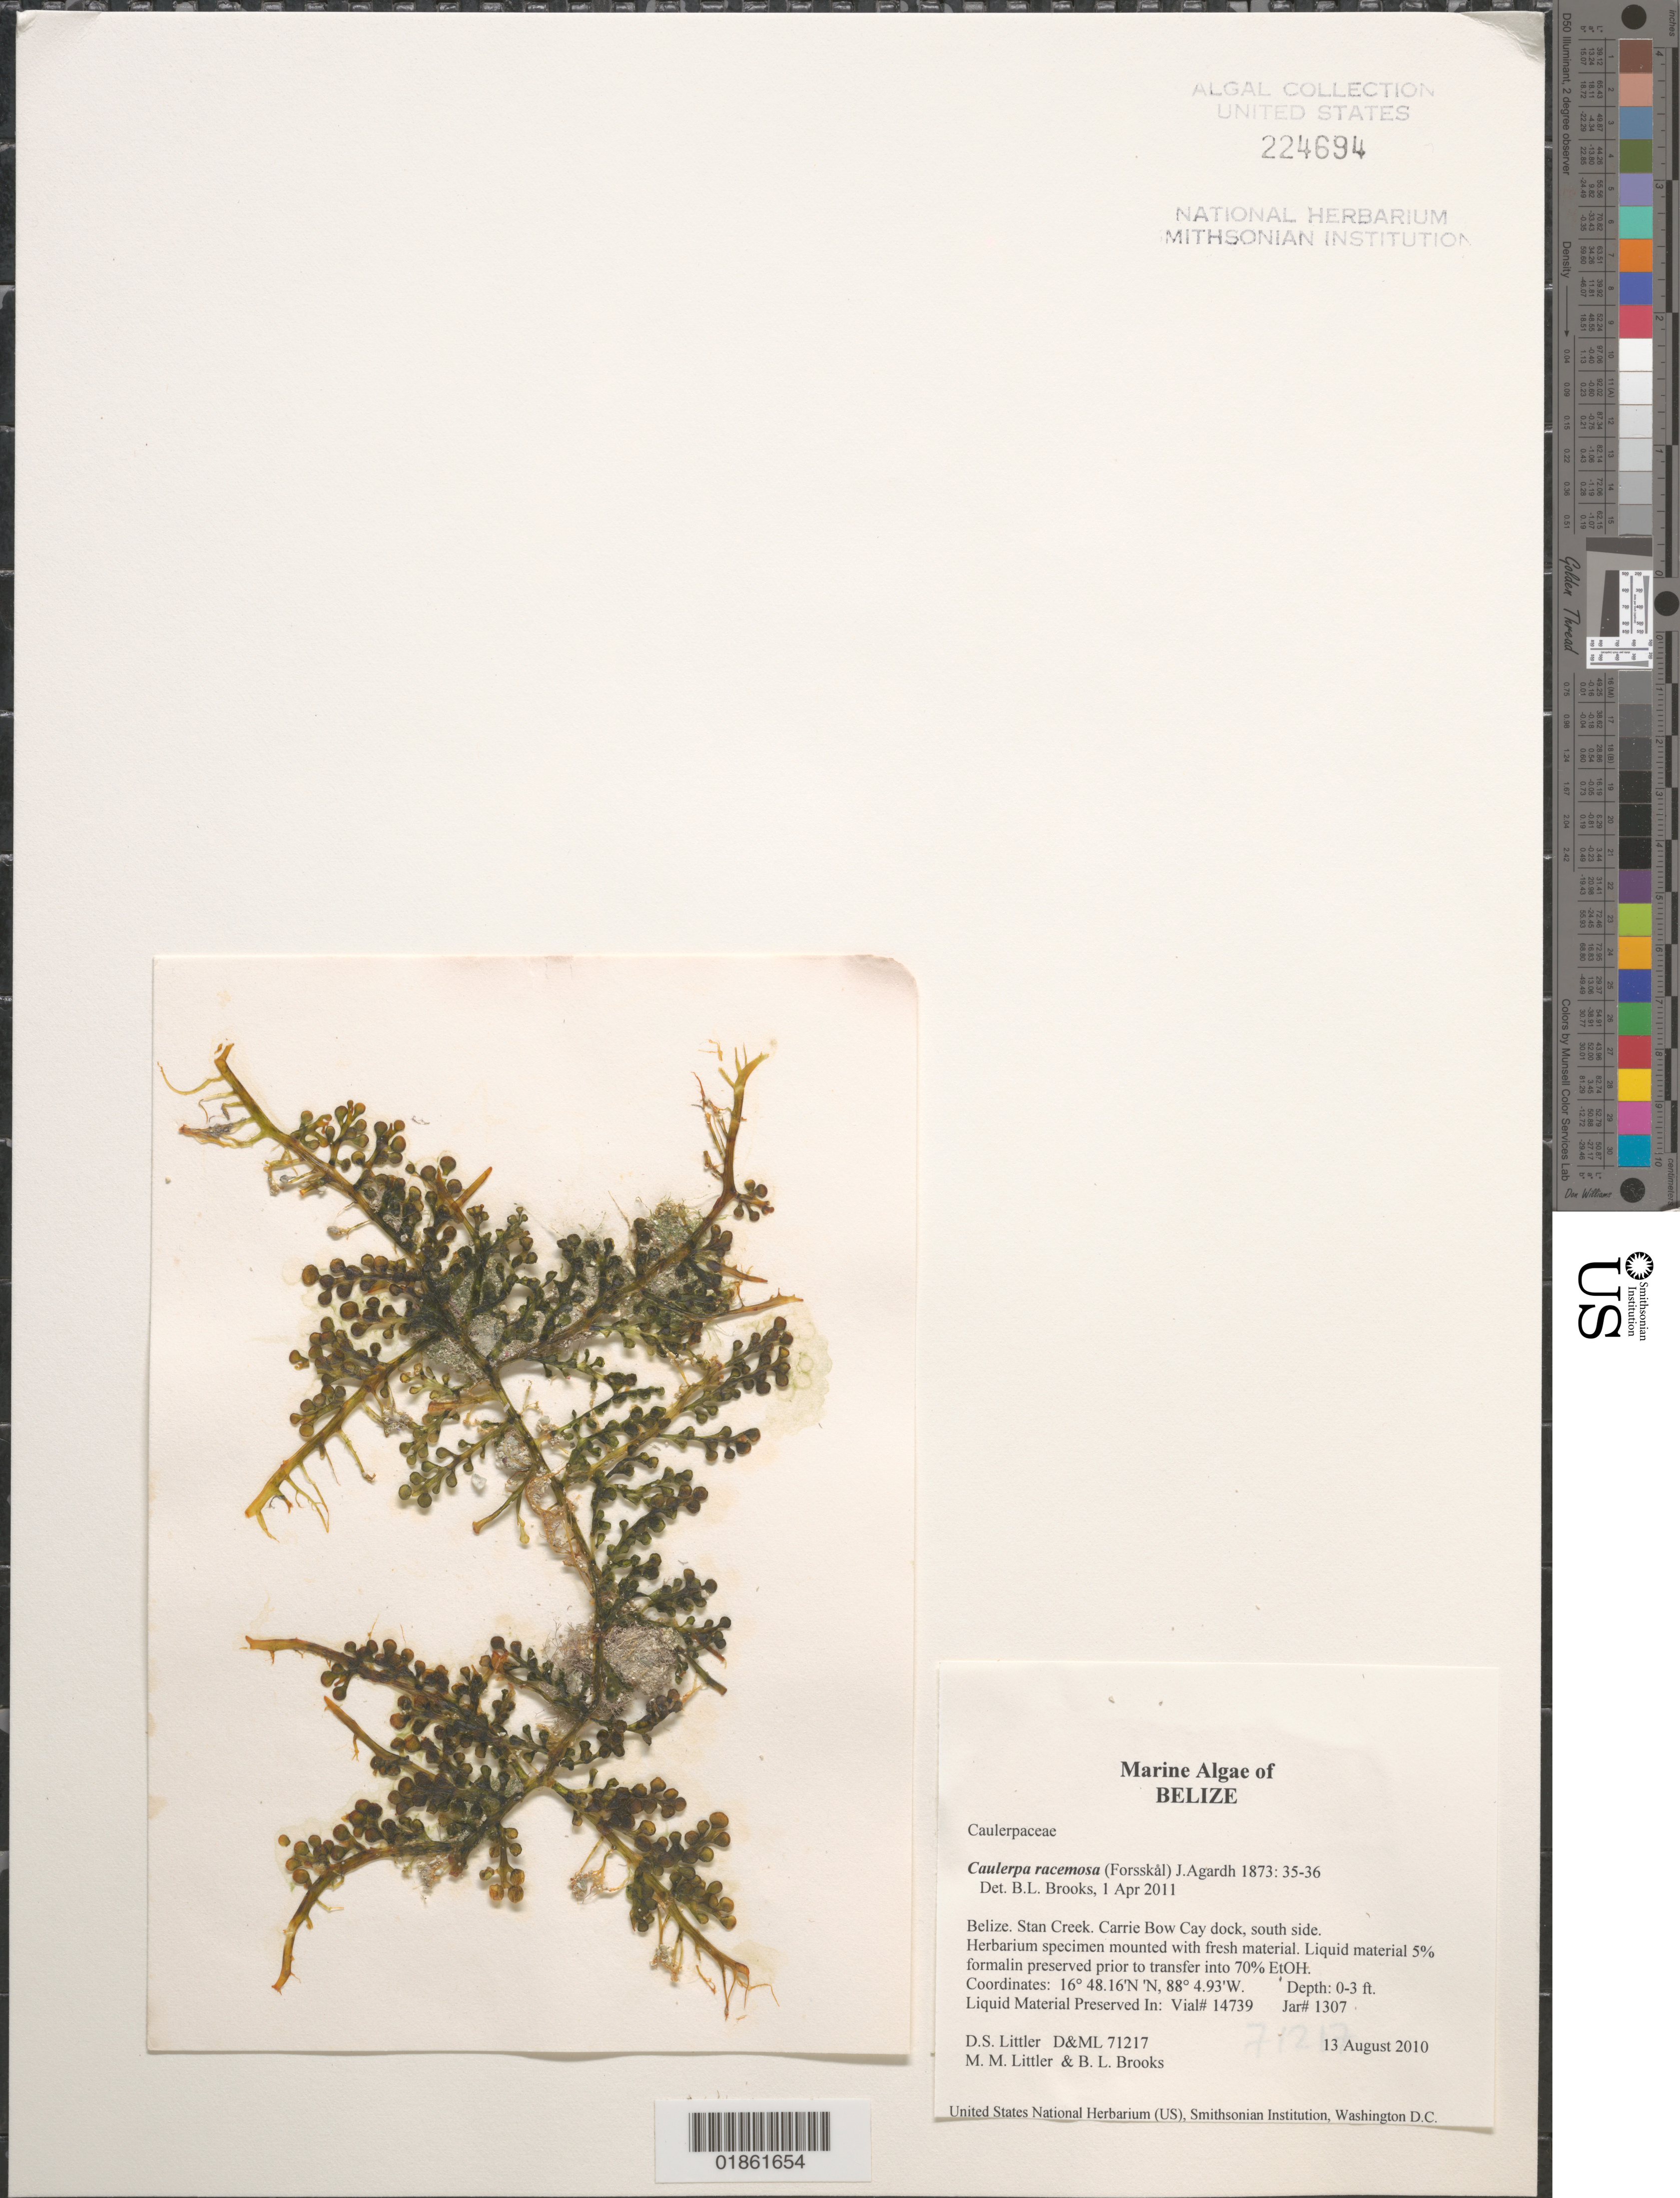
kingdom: Plantae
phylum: Chlorophyta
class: Ulvophyceae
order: Bryopsidales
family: Caulerpaceae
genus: Caulerpa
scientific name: Caulerpa racemosa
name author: (Forssk.) J. Agardh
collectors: D. S. Littler & M. M. Littler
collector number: D&ML 71217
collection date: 2010-08-13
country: Belize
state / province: Stann Creek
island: Carrie Bow Cay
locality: Carrie Bow Cay dock.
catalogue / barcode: US 224694